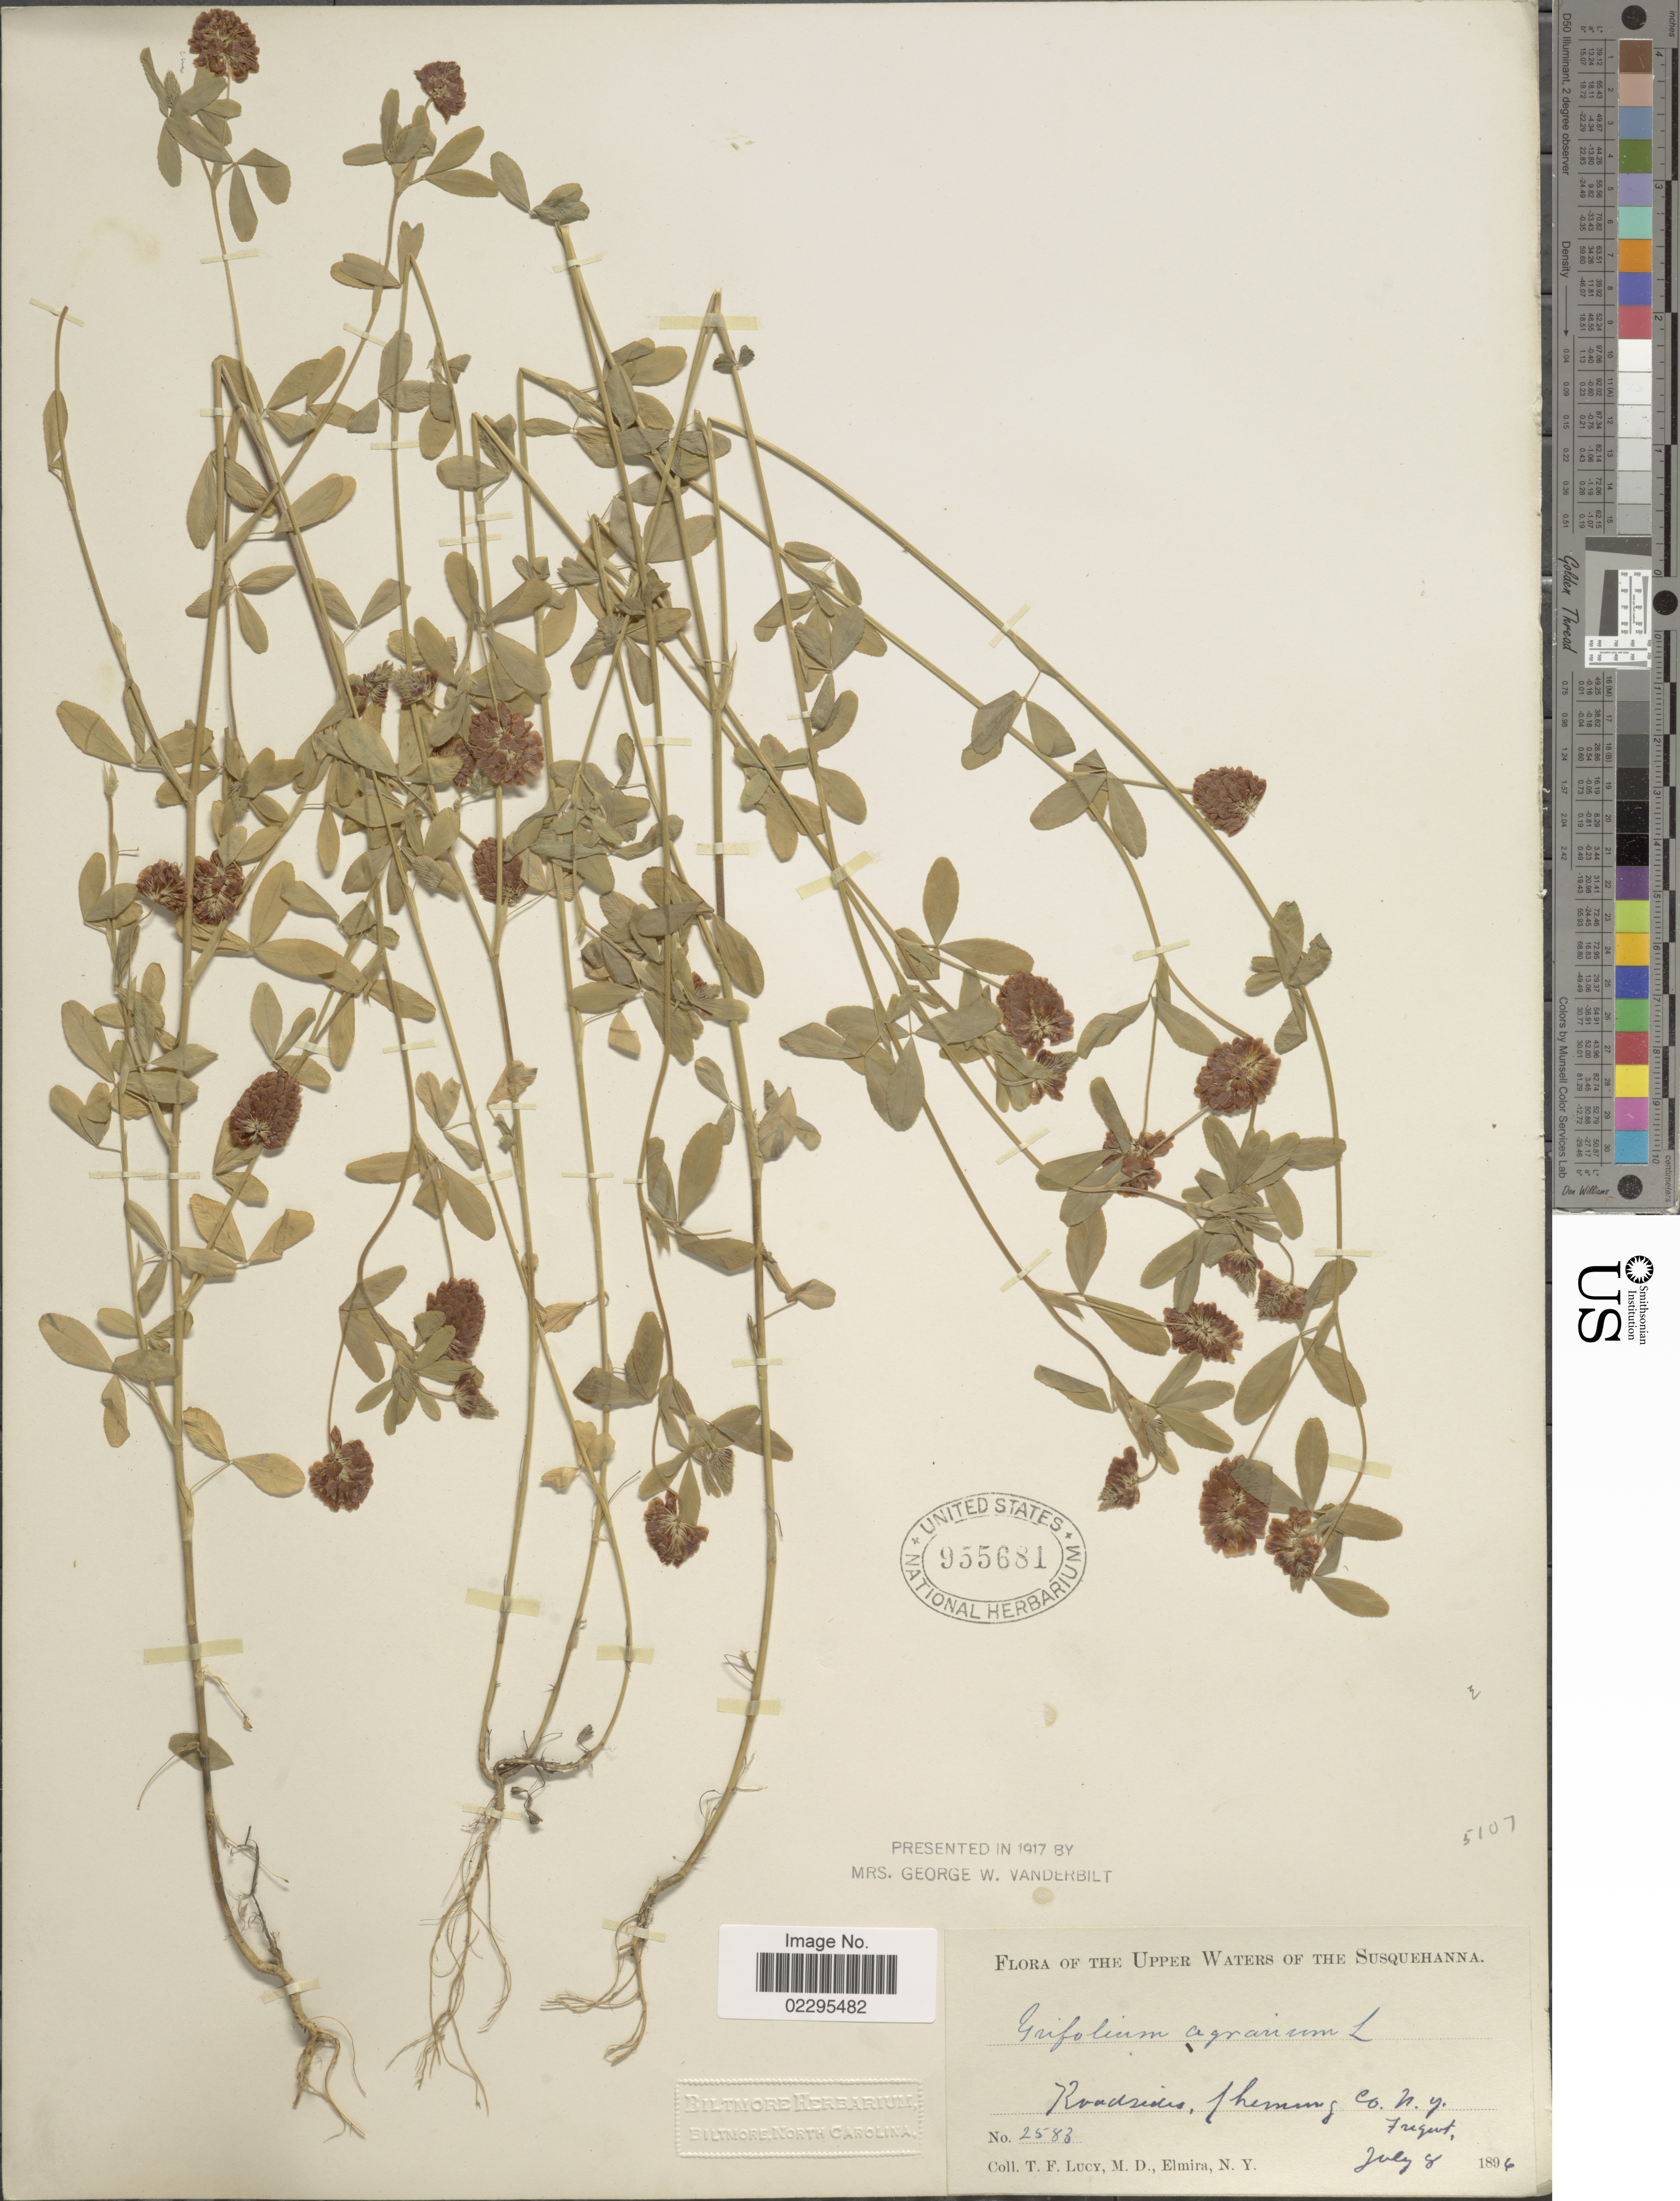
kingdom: Plantae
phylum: Tracheophyta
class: Magnoliopsida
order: Fabales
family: Fabaceae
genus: Trifolium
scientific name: Trifolium agrarium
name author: L.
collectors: T. Lucy & M. Elmira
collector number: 2583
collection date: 1896-07-08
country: United States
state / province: New York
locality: Chemung Co. Upper Waters of the Susquehanna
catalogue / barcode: US 955681